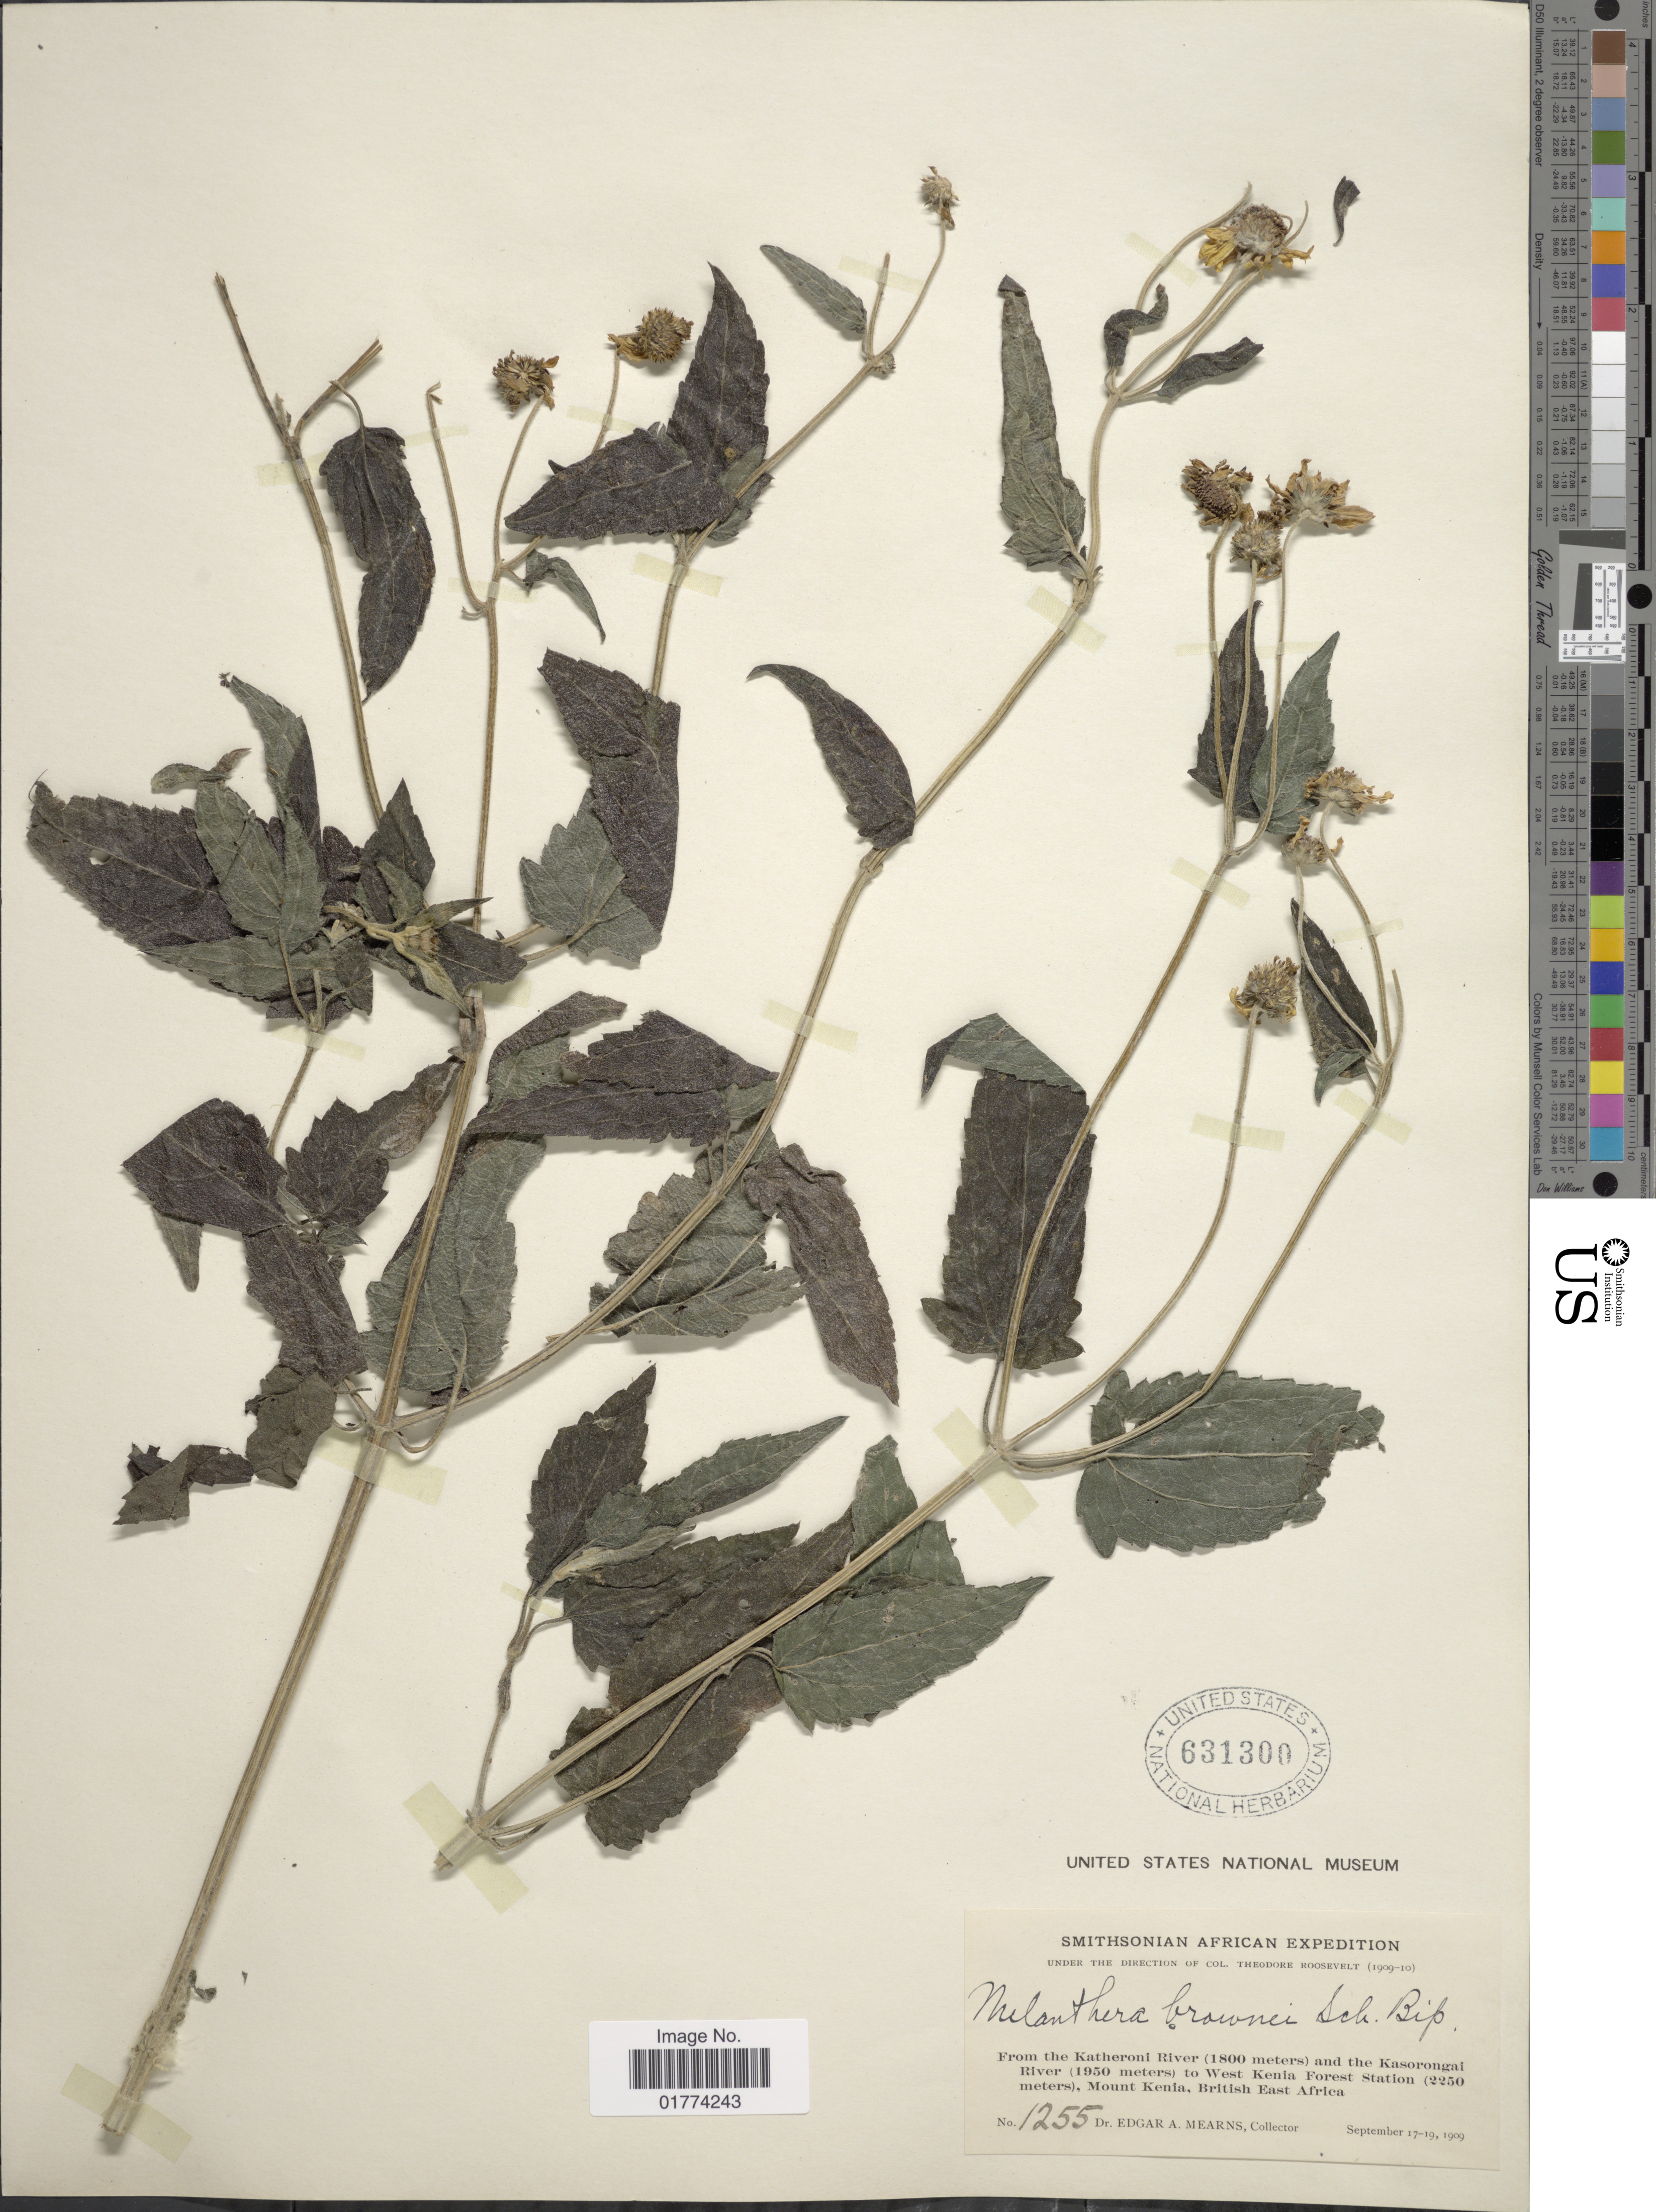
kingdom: Plantae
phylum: Tracheophyta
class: Magnoliopsida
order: Asterales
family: Asteraceae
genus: Melanthera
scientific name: Melanthera scandens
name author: (Schumach. & Thonn.) Brenan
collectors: E. A. Mearns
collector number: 1255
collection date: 1909-09-17/1909-09-19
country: Kenya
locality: From the Katheroni River and the Kasorongai River to West Kenia Forest Station, Mount Kenia, British East Africa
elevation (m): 1800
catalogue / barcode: US 631300